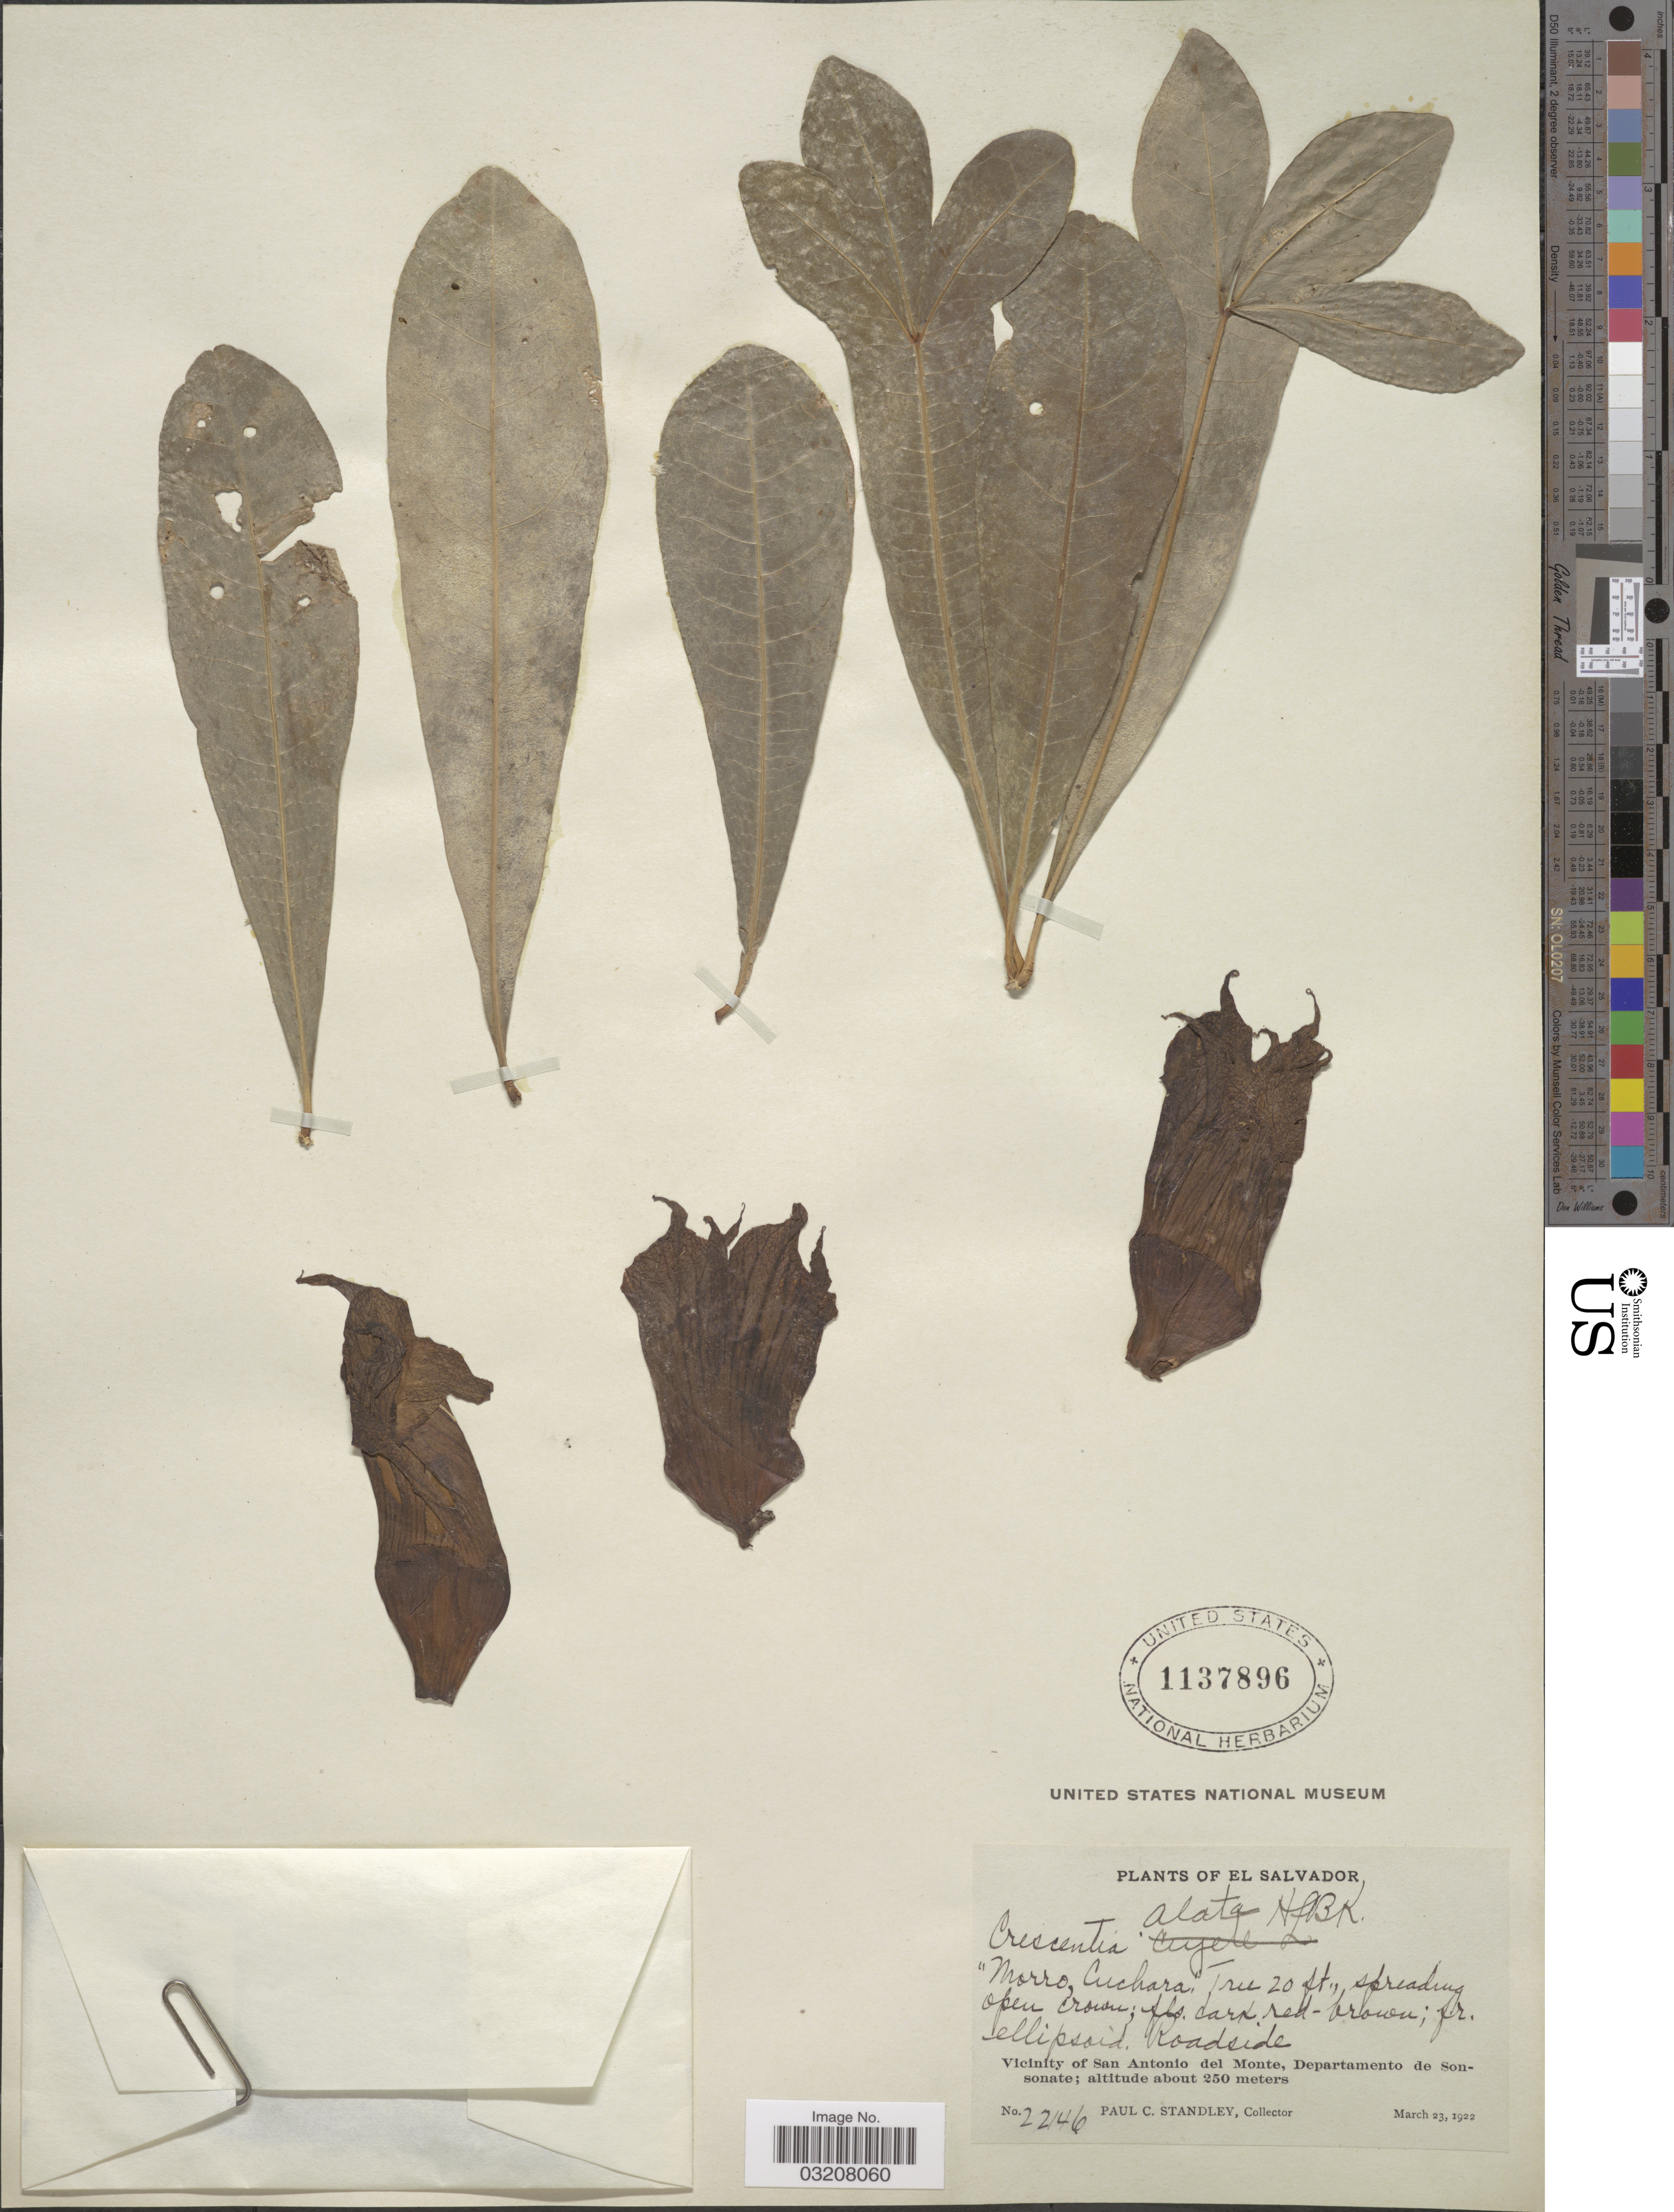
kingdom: Plantae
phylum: Tracheophyta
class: Magnoliopsida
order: Lamiales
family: Bignoniaceae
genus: Crescentia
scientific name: Crescentia alata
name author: Kunth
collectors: P. C. Standley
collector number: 22146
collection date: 1922-03-23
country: El Salvador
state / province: Sonsonate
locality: Vicinity of San Antonio del Monte, Departamento de Sonsonate.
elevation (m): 250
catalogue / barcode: US 1137896